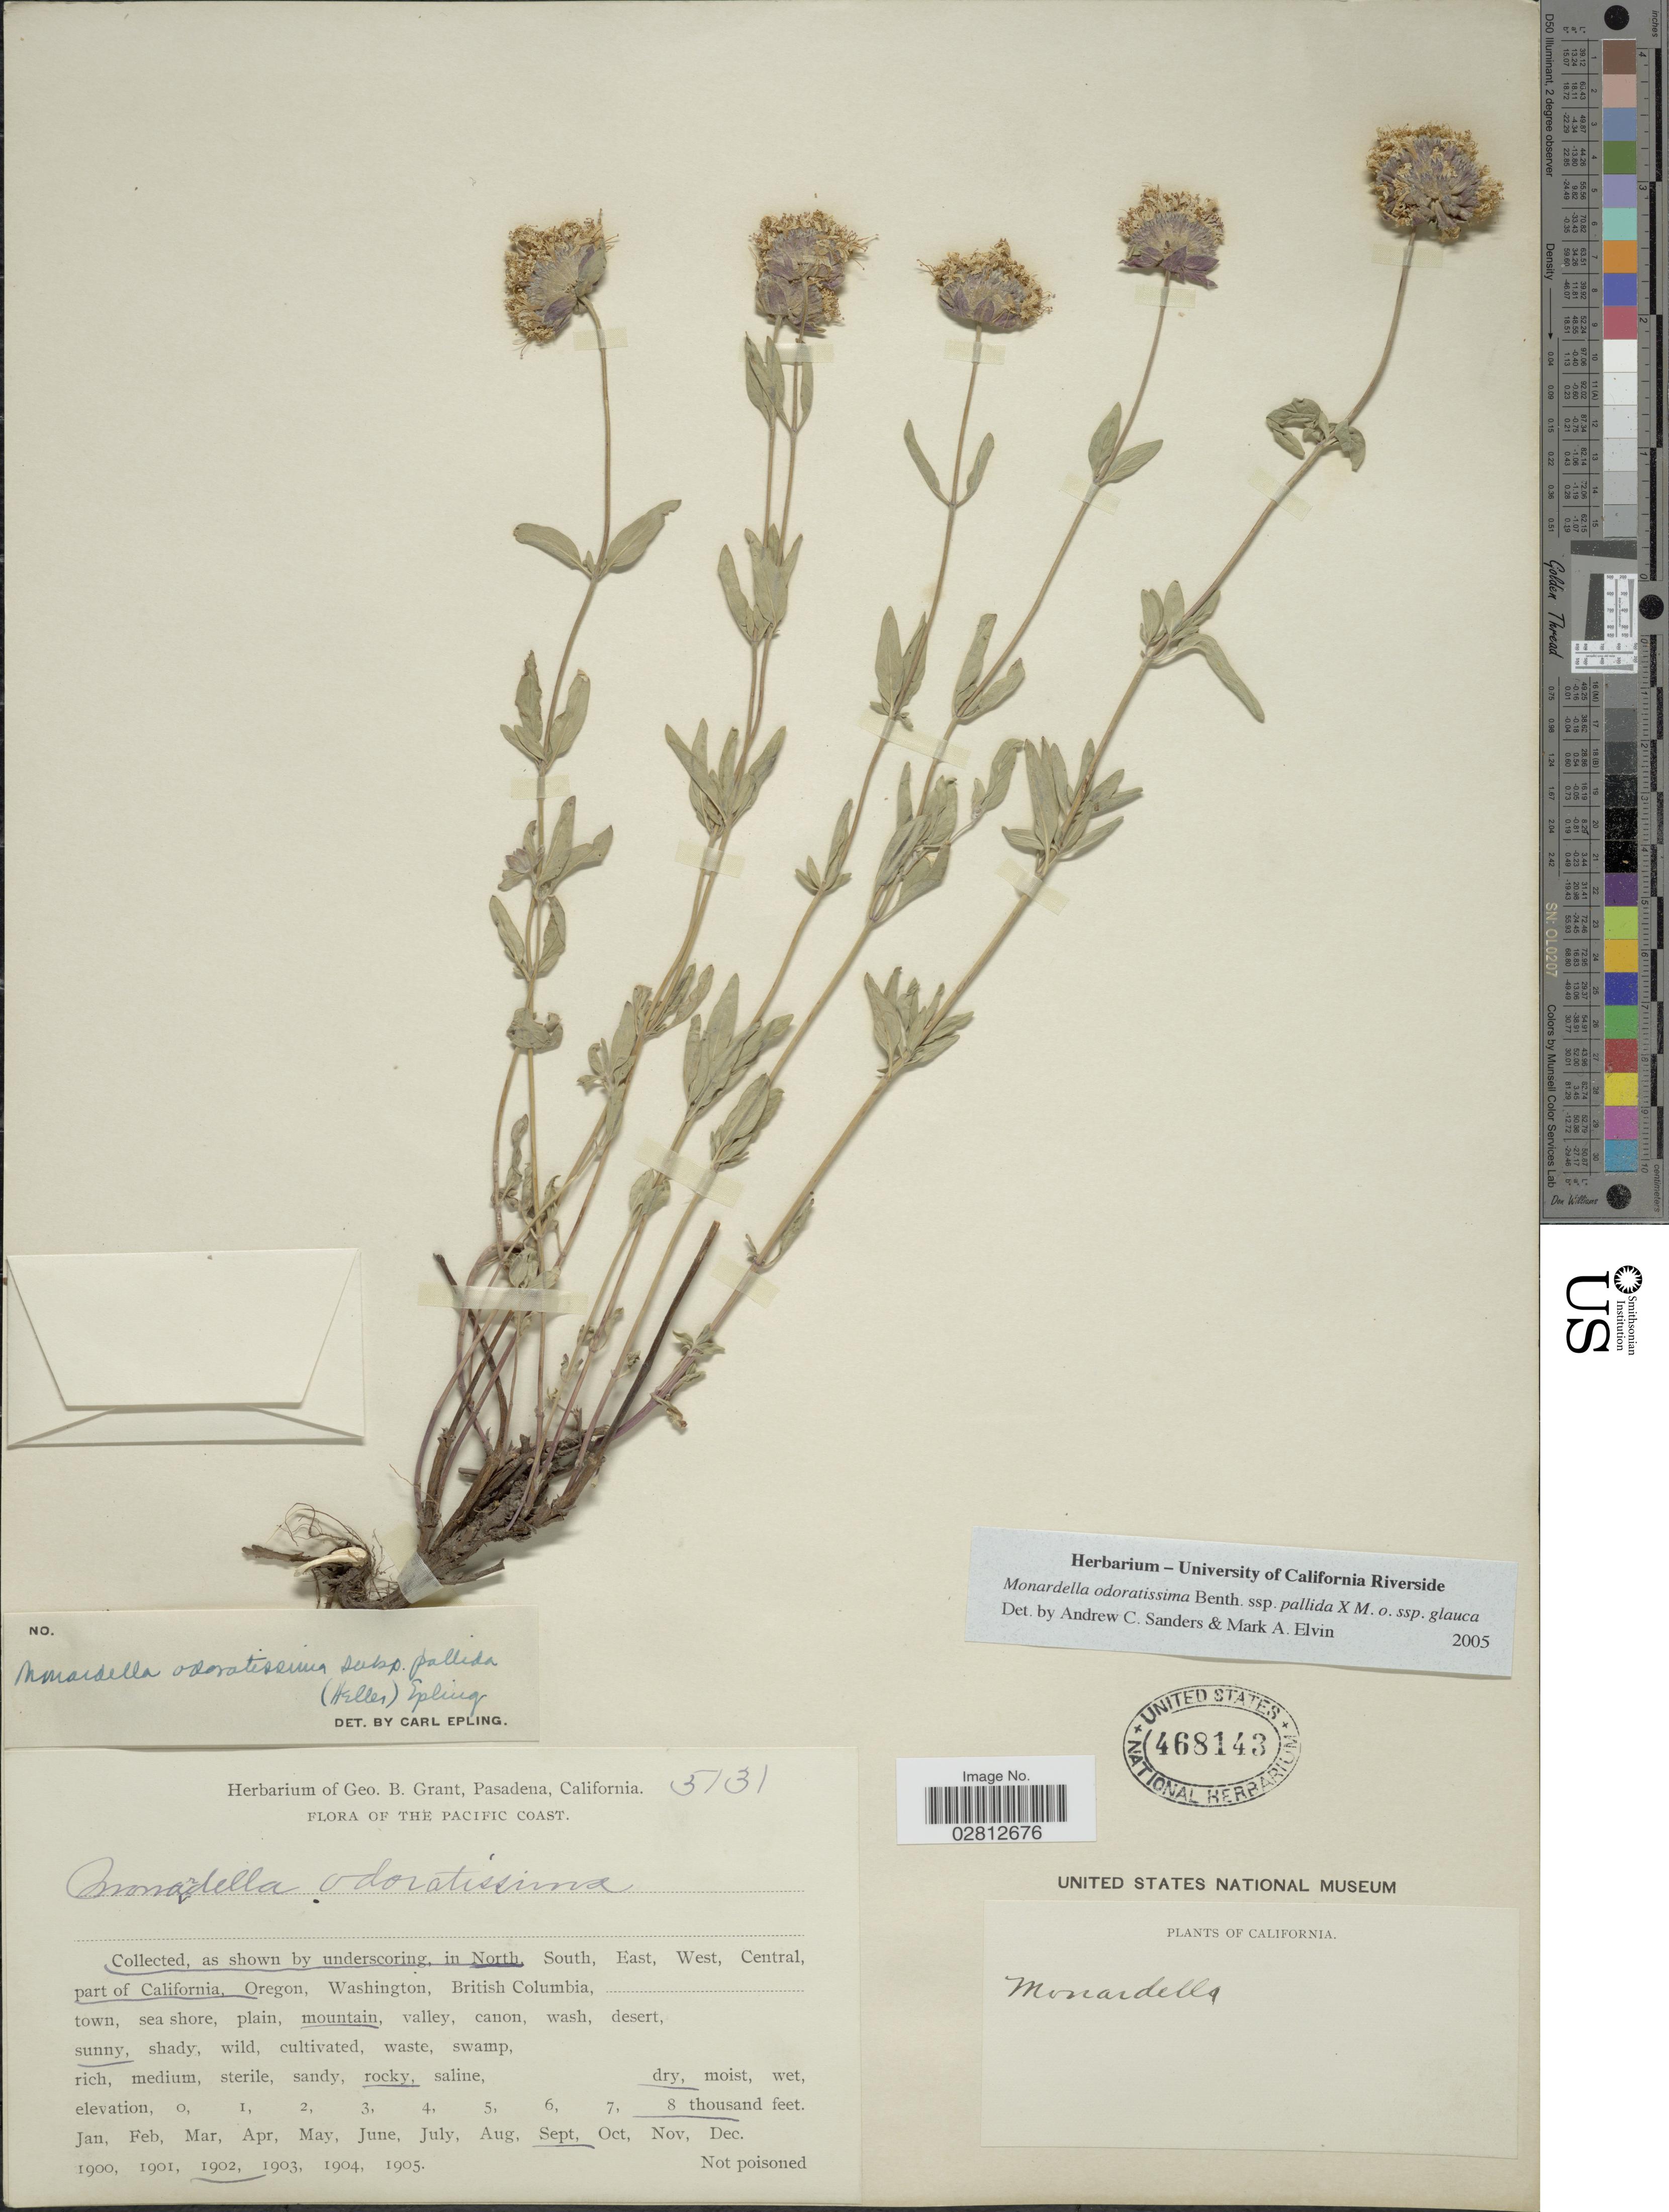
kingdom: Plantae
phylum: Tracheophyta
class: Magnoliopsida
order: Lamiales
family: Lamiaceae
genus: Monardella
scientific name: Monardella odoratissima subsp. pallida x M. odoratissima subsp. obispoensis (Hoover) Brunell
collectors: ex herb. Geo. B. Grant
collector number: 5131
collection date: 1902-09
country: United States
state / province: California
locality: The Pacific Coast, North part of California, mountain.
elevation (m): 2438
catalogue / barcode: US 468143